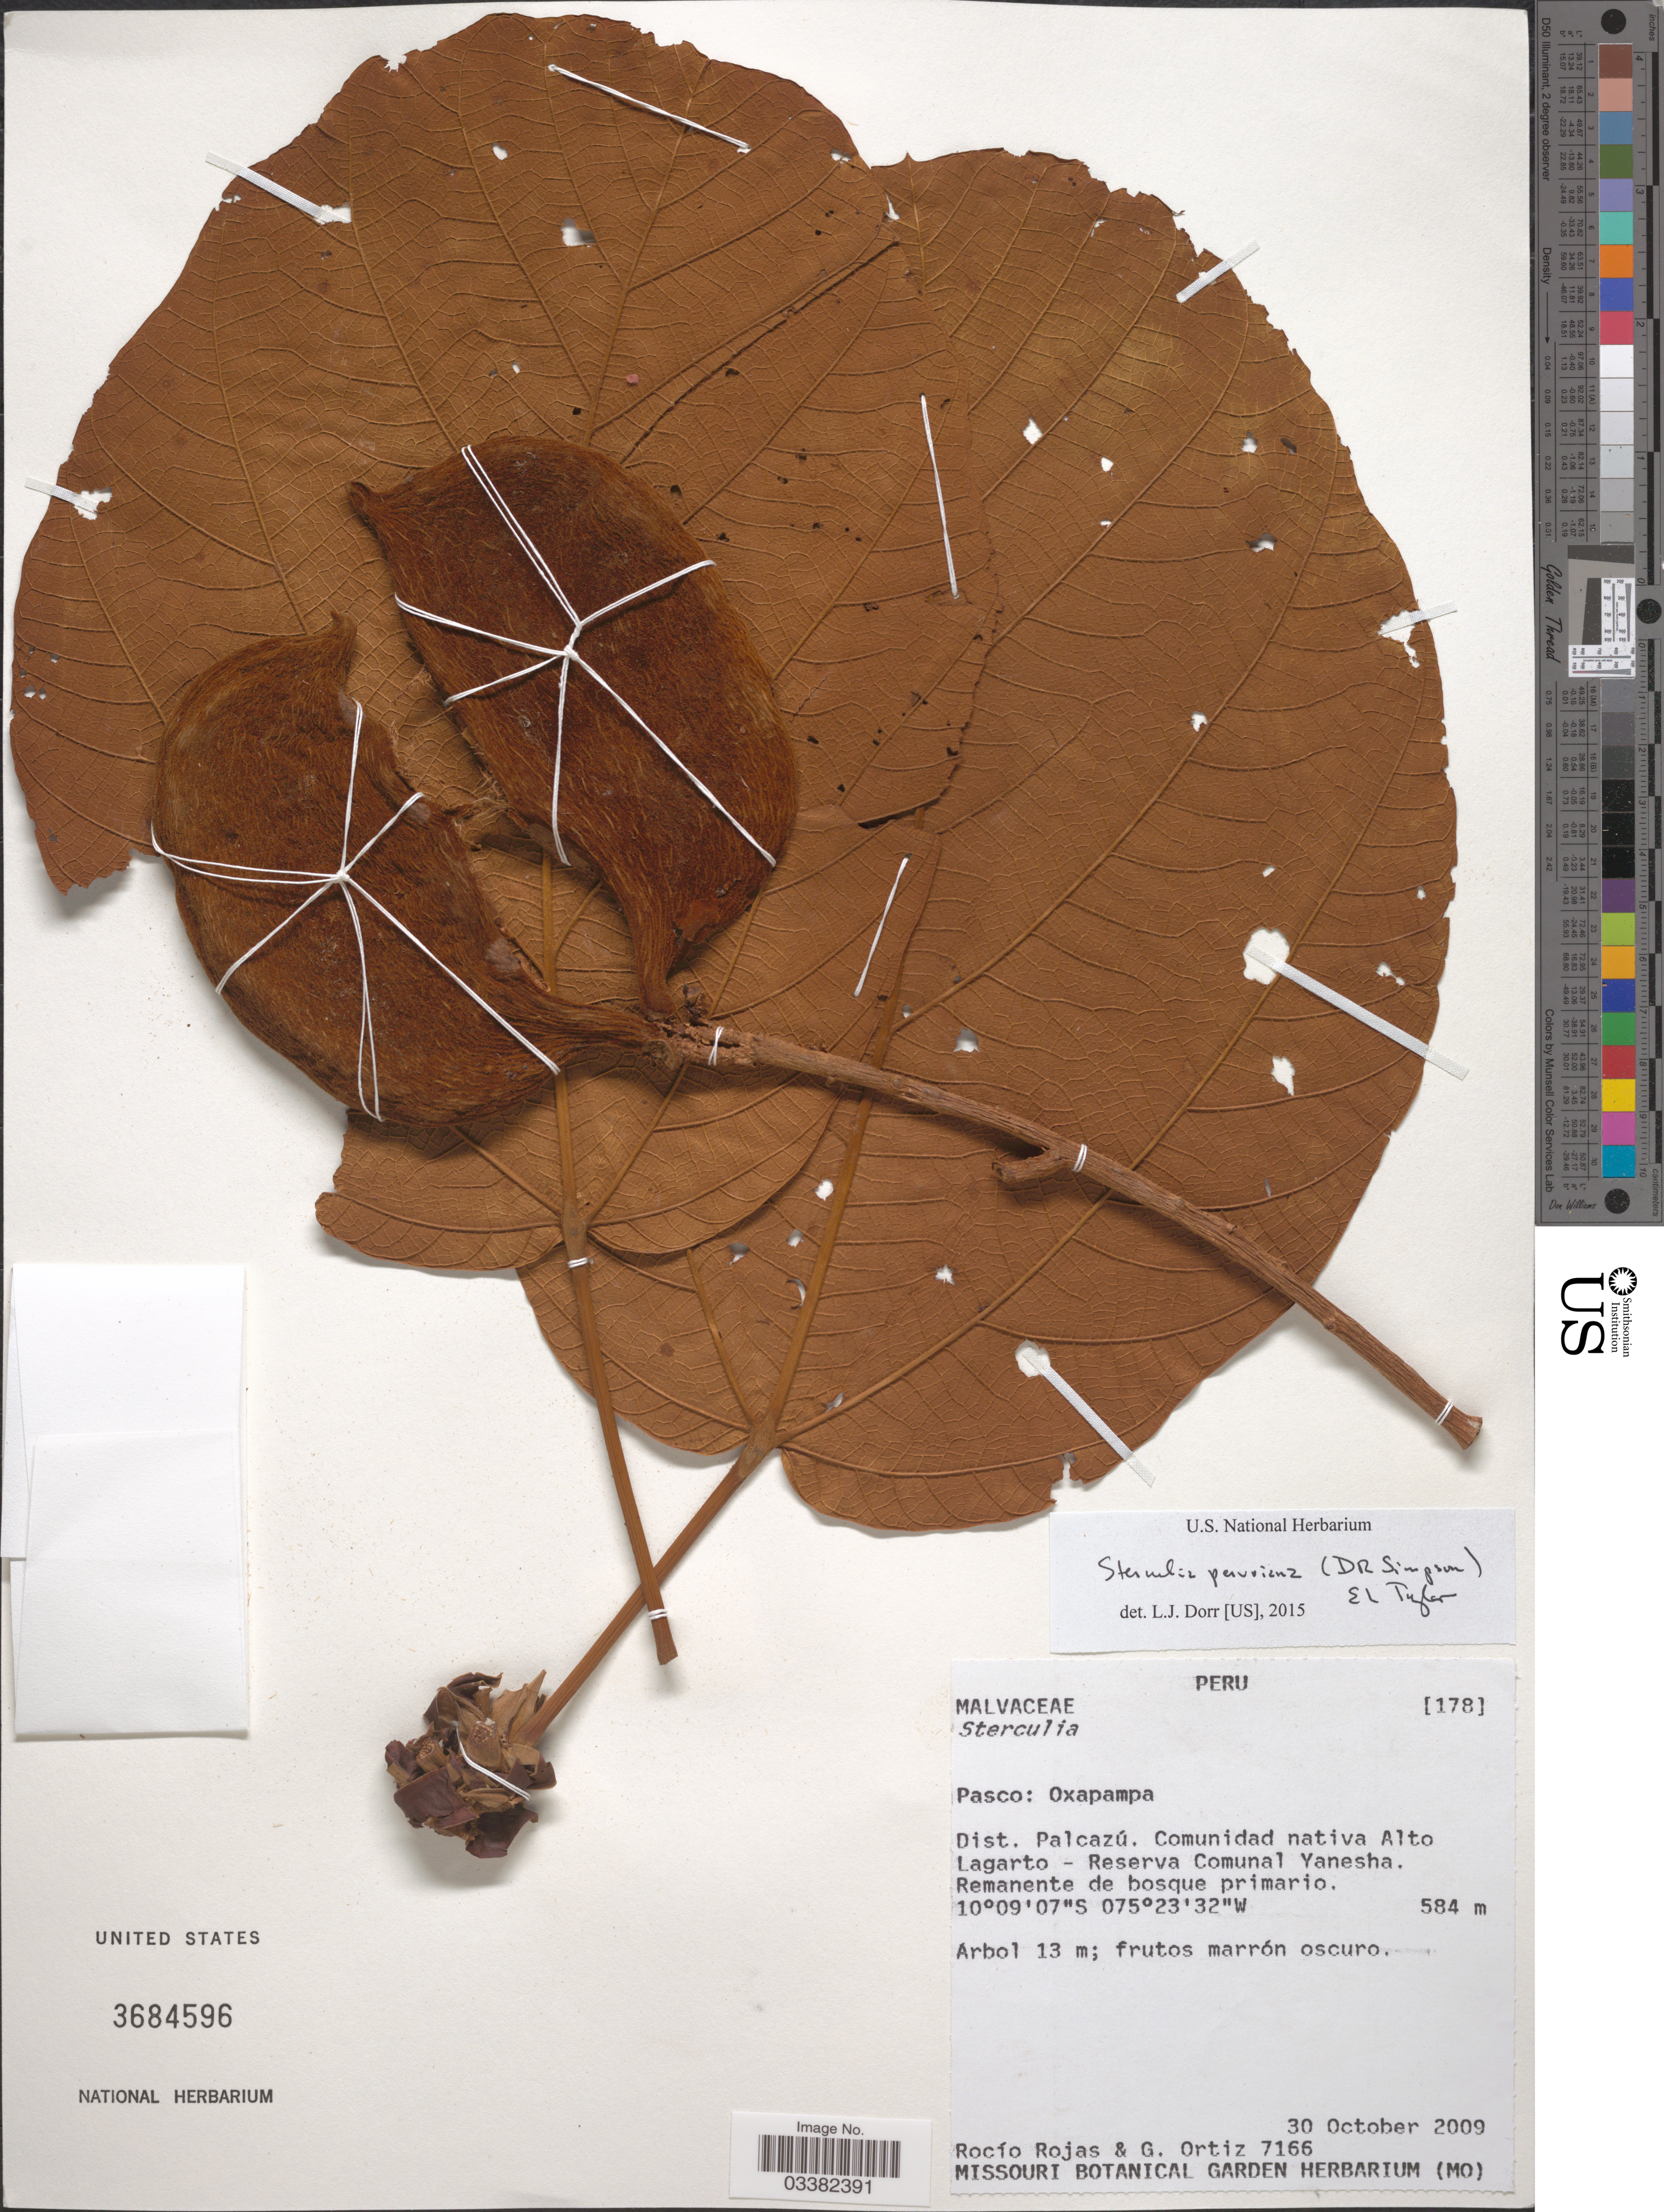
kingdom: Plantae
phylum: Tracheophyta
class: Magnoliopsida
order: Malvales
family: Malvaceae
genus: Sterculia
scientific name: Sterculia peruviana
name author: (D.R. Simpson) E.L. Taylor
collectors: R. Rojas & G. Ortiz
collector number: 7166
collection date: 2009-10-30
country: Peru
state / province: Pasco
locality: Oxapampa. Dist. Palcazú. Comunidad nativa Alto Lagarto - Reserva Comunal Yanesha.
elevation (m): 584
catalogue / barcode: US 3684596